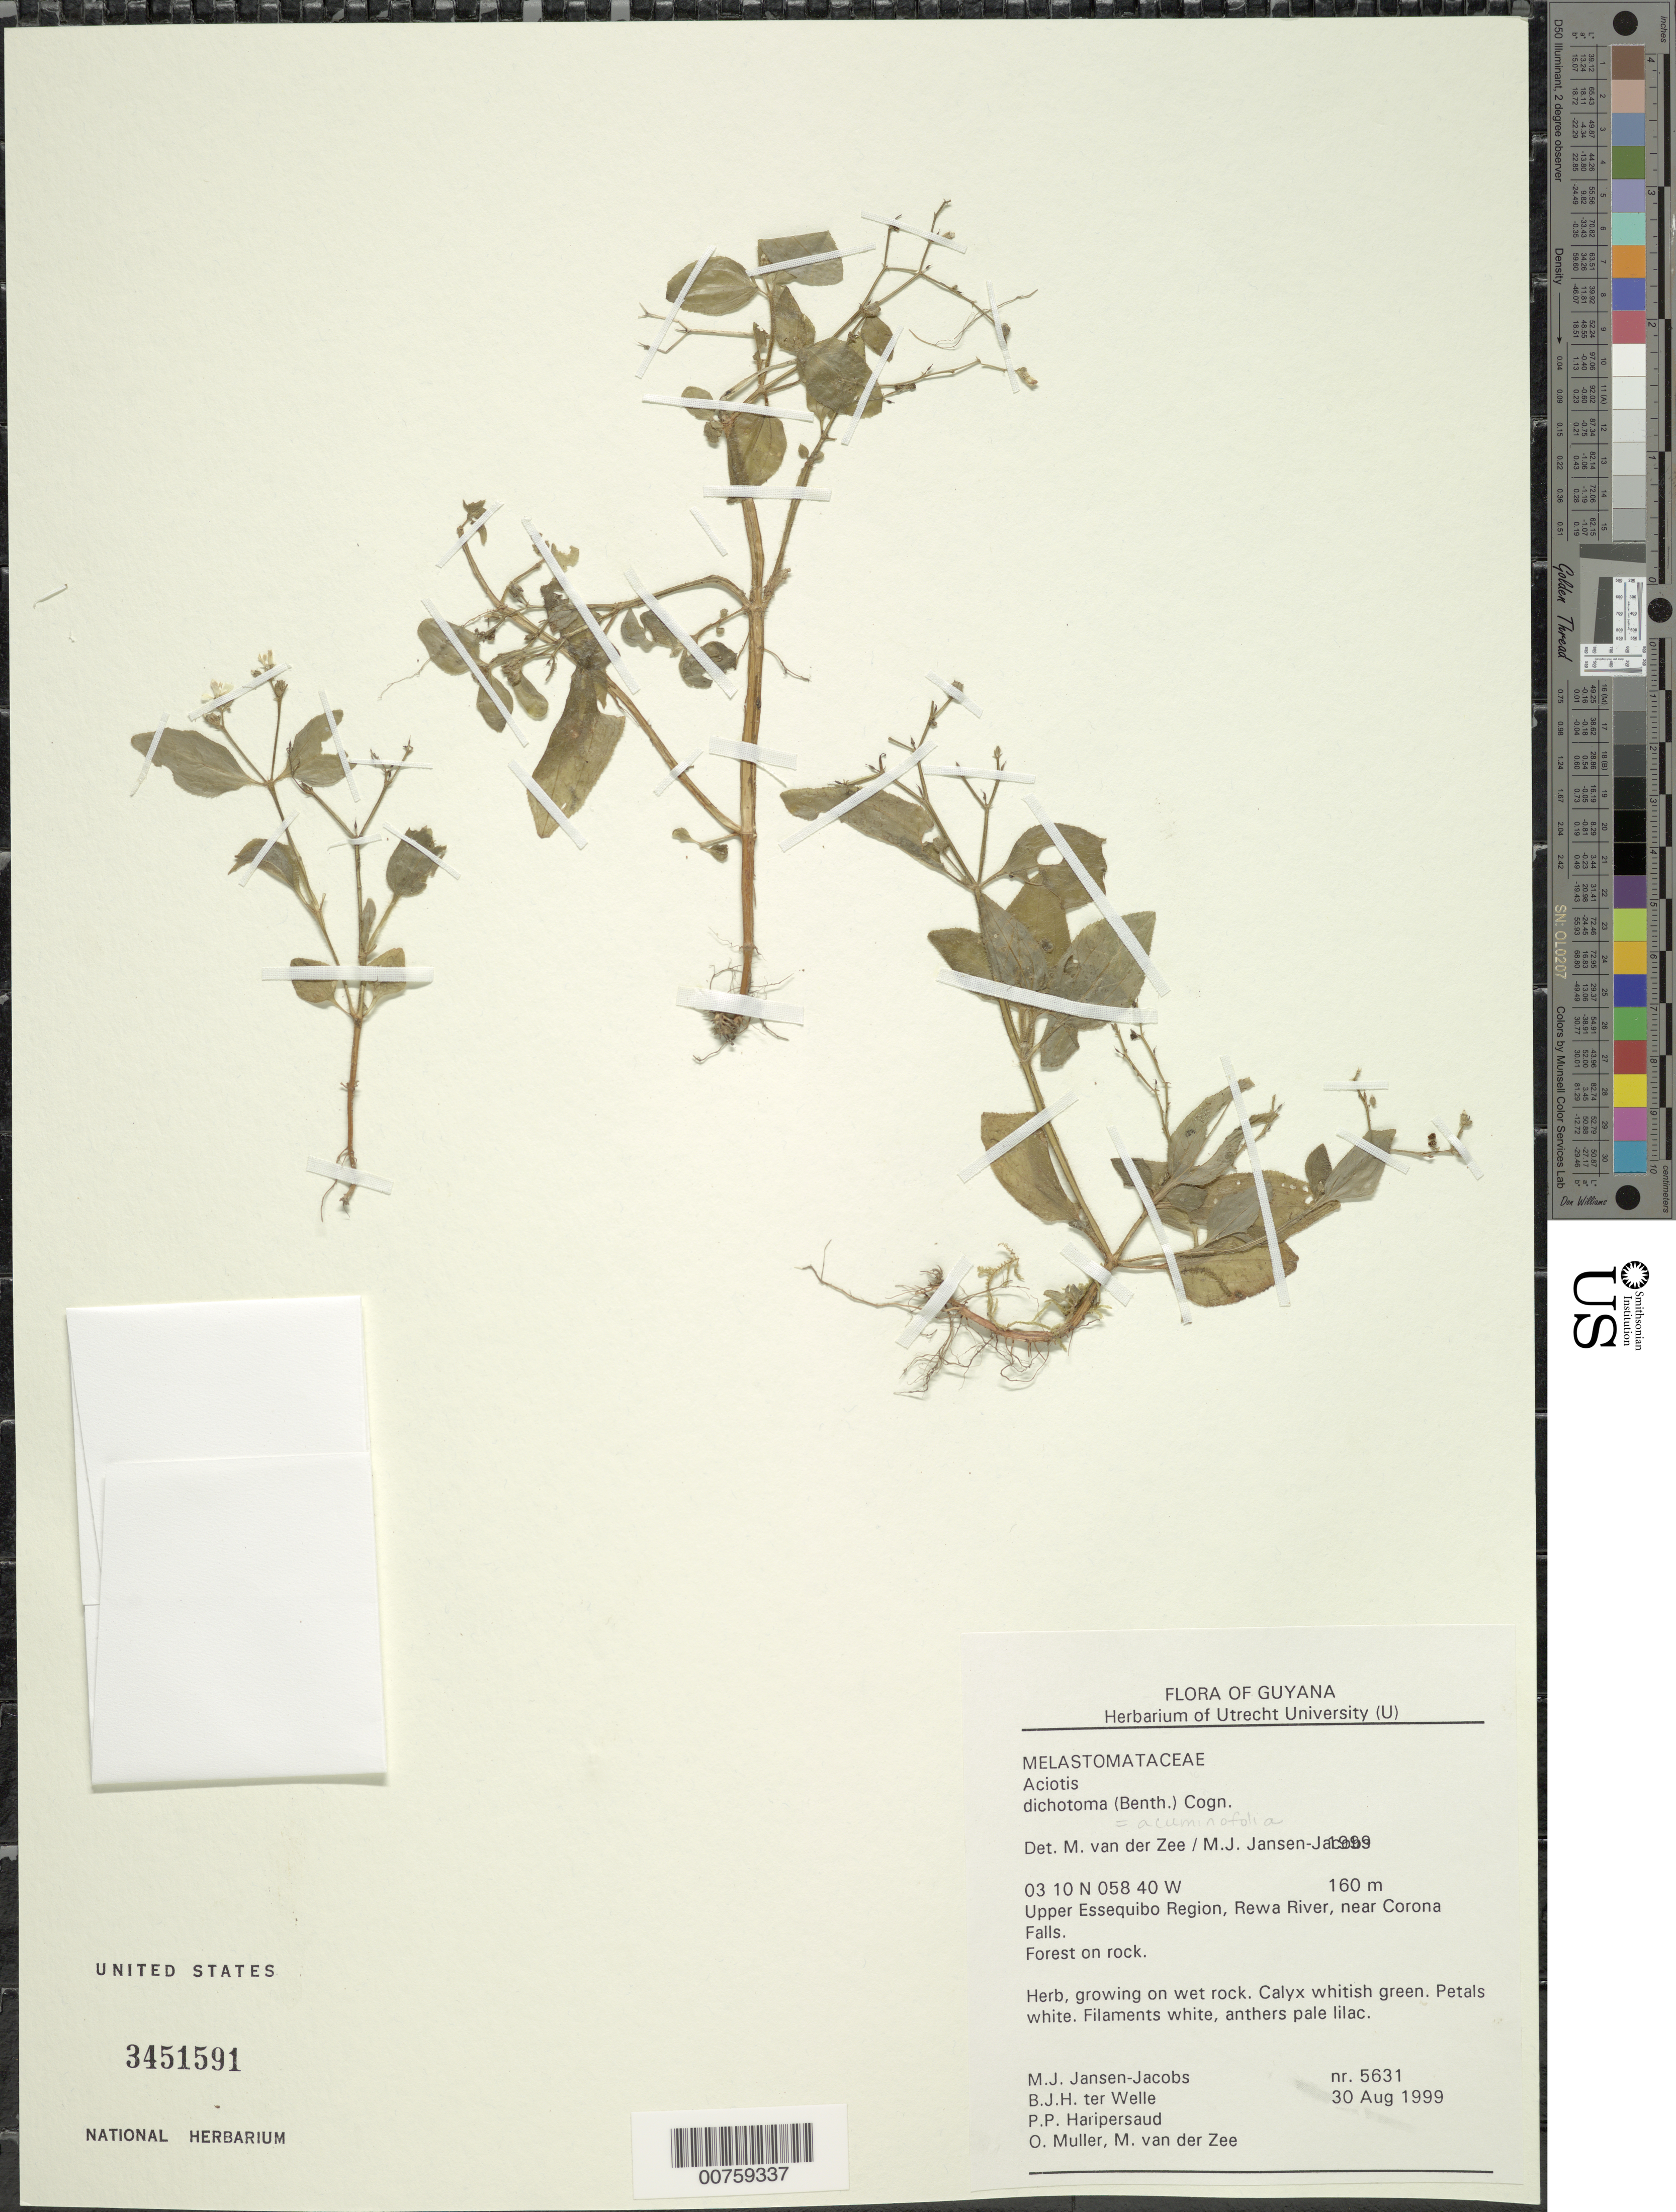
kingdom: Plantae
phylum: Tracheophyta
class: Magnoliopsida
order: Myrtales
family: Melastomataceae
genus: Aciotis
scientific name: Aciotis acuminifolia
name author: (Mart. ex DC.) Triana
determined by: van der Zee, M.; Jansen-Jacobs, M. J.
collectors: M. J. Jansen-Jacobs, B. Welle, P. Haripersaud, O. Muller & M. van der Zee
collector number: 5631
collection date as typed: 30-Aug-99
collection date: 1999-08-30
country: Guyana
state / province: U. Takutu-U. Essequibo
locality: Rewa River, near Corona Falls, Upper Essequibo Region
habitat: Forest, growing on wet rock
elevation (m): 160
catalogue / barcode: US 3451591